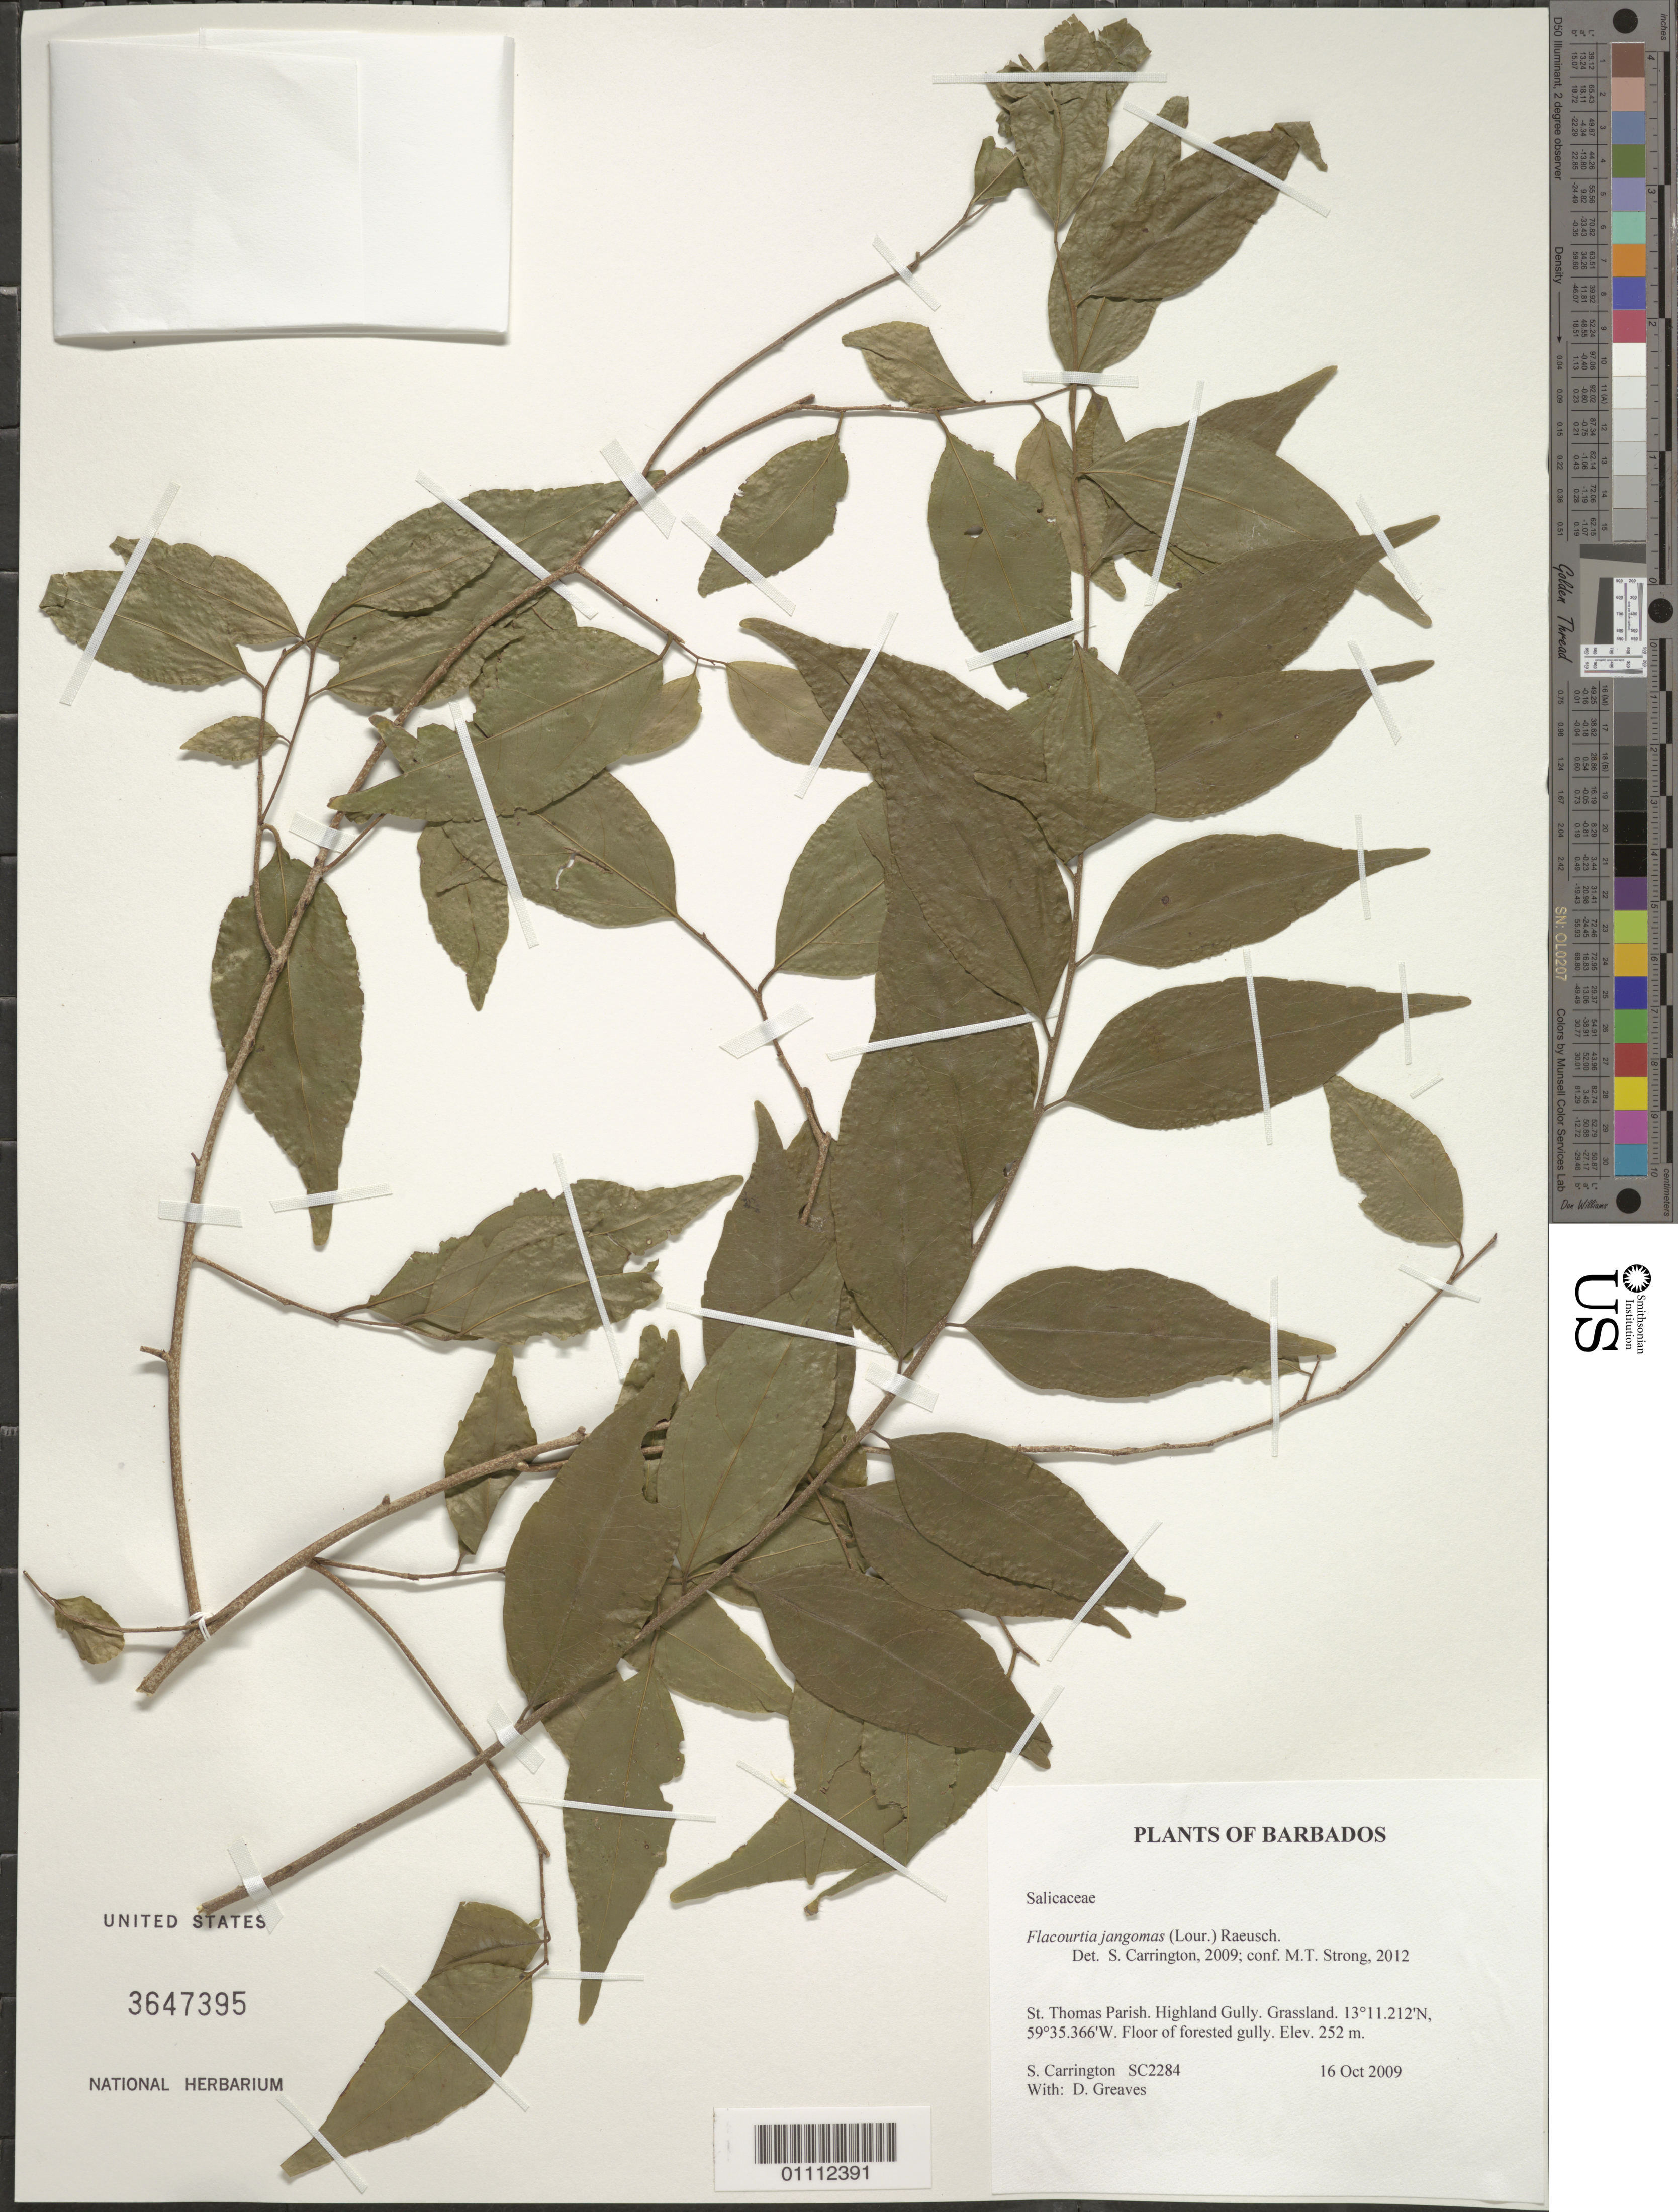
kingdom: Plantae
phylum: Tracheophyta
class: Magnoliopsida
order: Malpighiales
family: Salicaceae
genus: Flacourtia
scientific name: Flacourtia jangomas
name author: (Lour.) Raeusch.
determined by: Carrington, C. M. S.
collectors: C. M. S. Carrington & D. Greaves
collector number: SC2284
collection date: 2009-10-16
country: Barbados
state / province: Saint Thomas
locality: Highland Gully.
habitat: Grassland. Floor of forested gully.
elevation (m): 252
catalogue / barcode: US 3647395